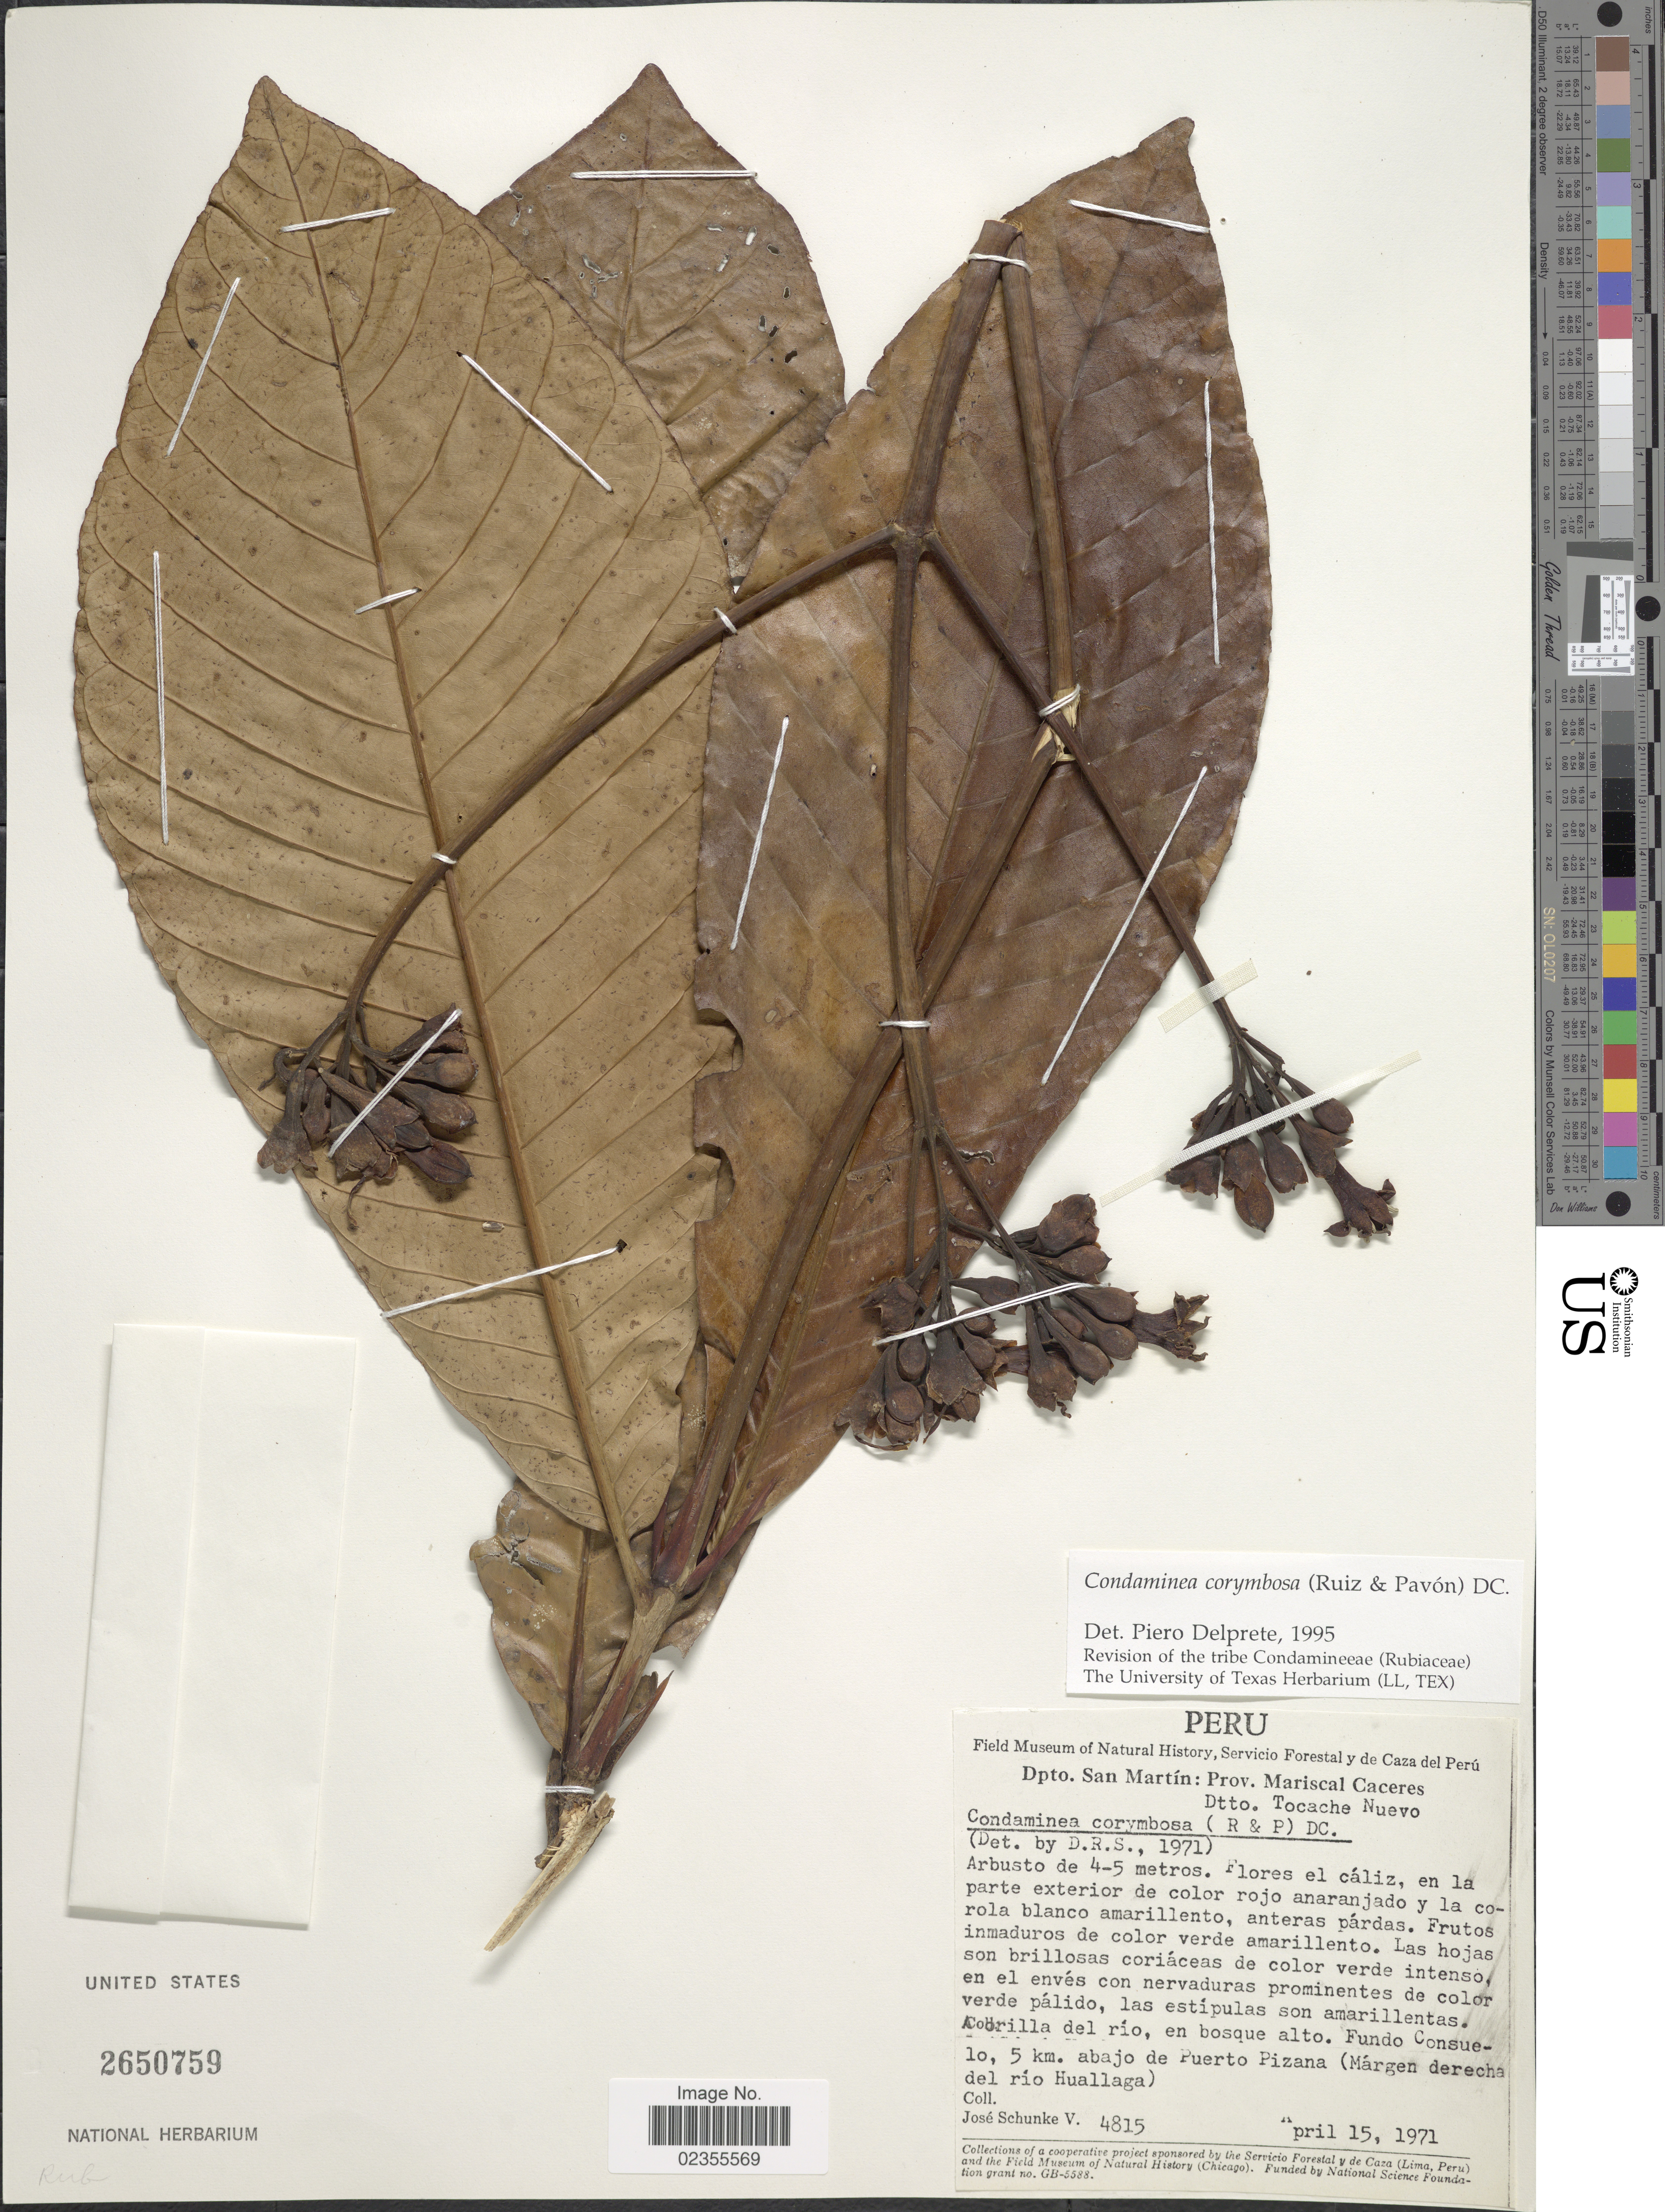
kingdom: Plantae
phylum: Tracheophyta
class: Magnoliopsida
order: Gentianales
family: Rubiaceae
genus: Condaminea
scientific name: Condaminea corymbosa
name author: (Ruiz & Pav.) DC.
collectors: J. Schunke Vigo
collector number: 4815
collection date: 1971-04-15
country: Peru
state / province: San Martín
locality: Prov. Mariscal Caceres. Dtto. Tocache Nuevo. Fundo Consuelo, 5 km. abajo de Puerto Pizana (Margen derecha del rio Huallaga)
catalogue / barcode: US 2650759